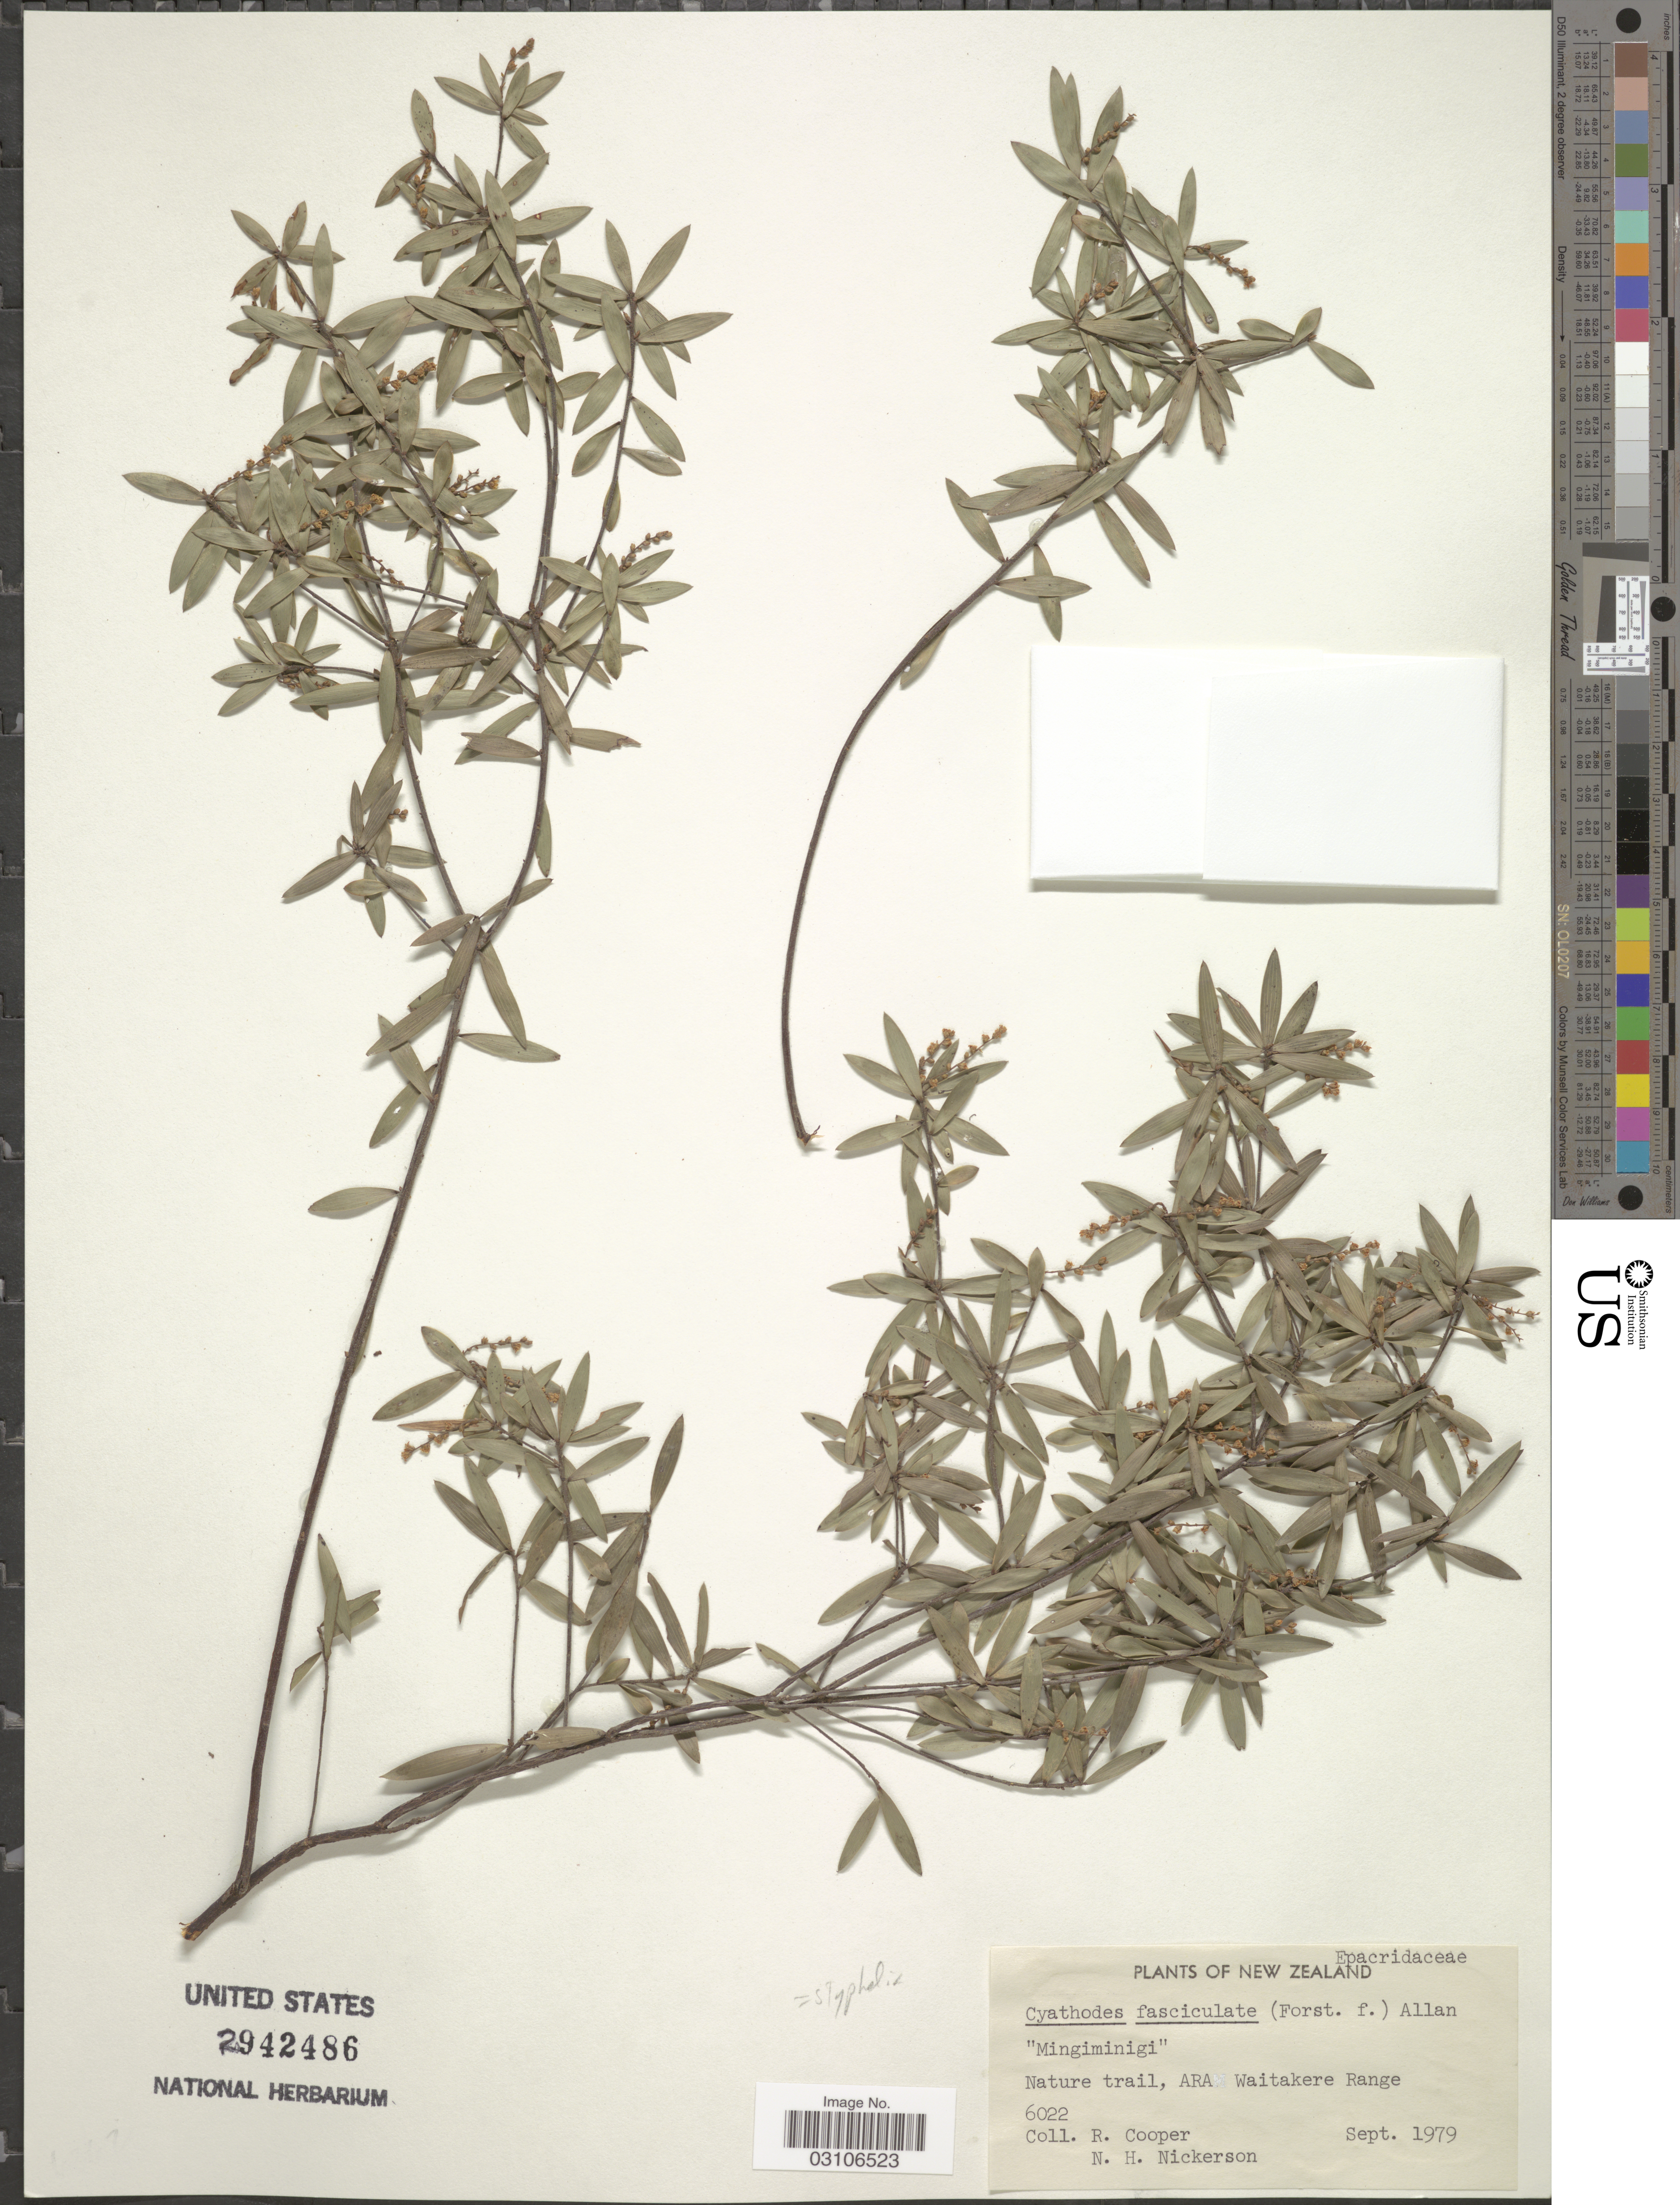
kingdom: Plantae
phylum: Tracheophyta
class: Magnoliopsida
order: Ericales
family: Ericaceae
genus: Styphelia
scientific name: Styphelia fasciculata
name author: (G. Forst.) Sleumer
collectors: R. Cooper & N. Nickerson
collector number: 6022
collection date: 1979-09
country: New Zealand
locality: Nature trail, ARA Waitakere Range.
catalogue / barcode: US 2942486